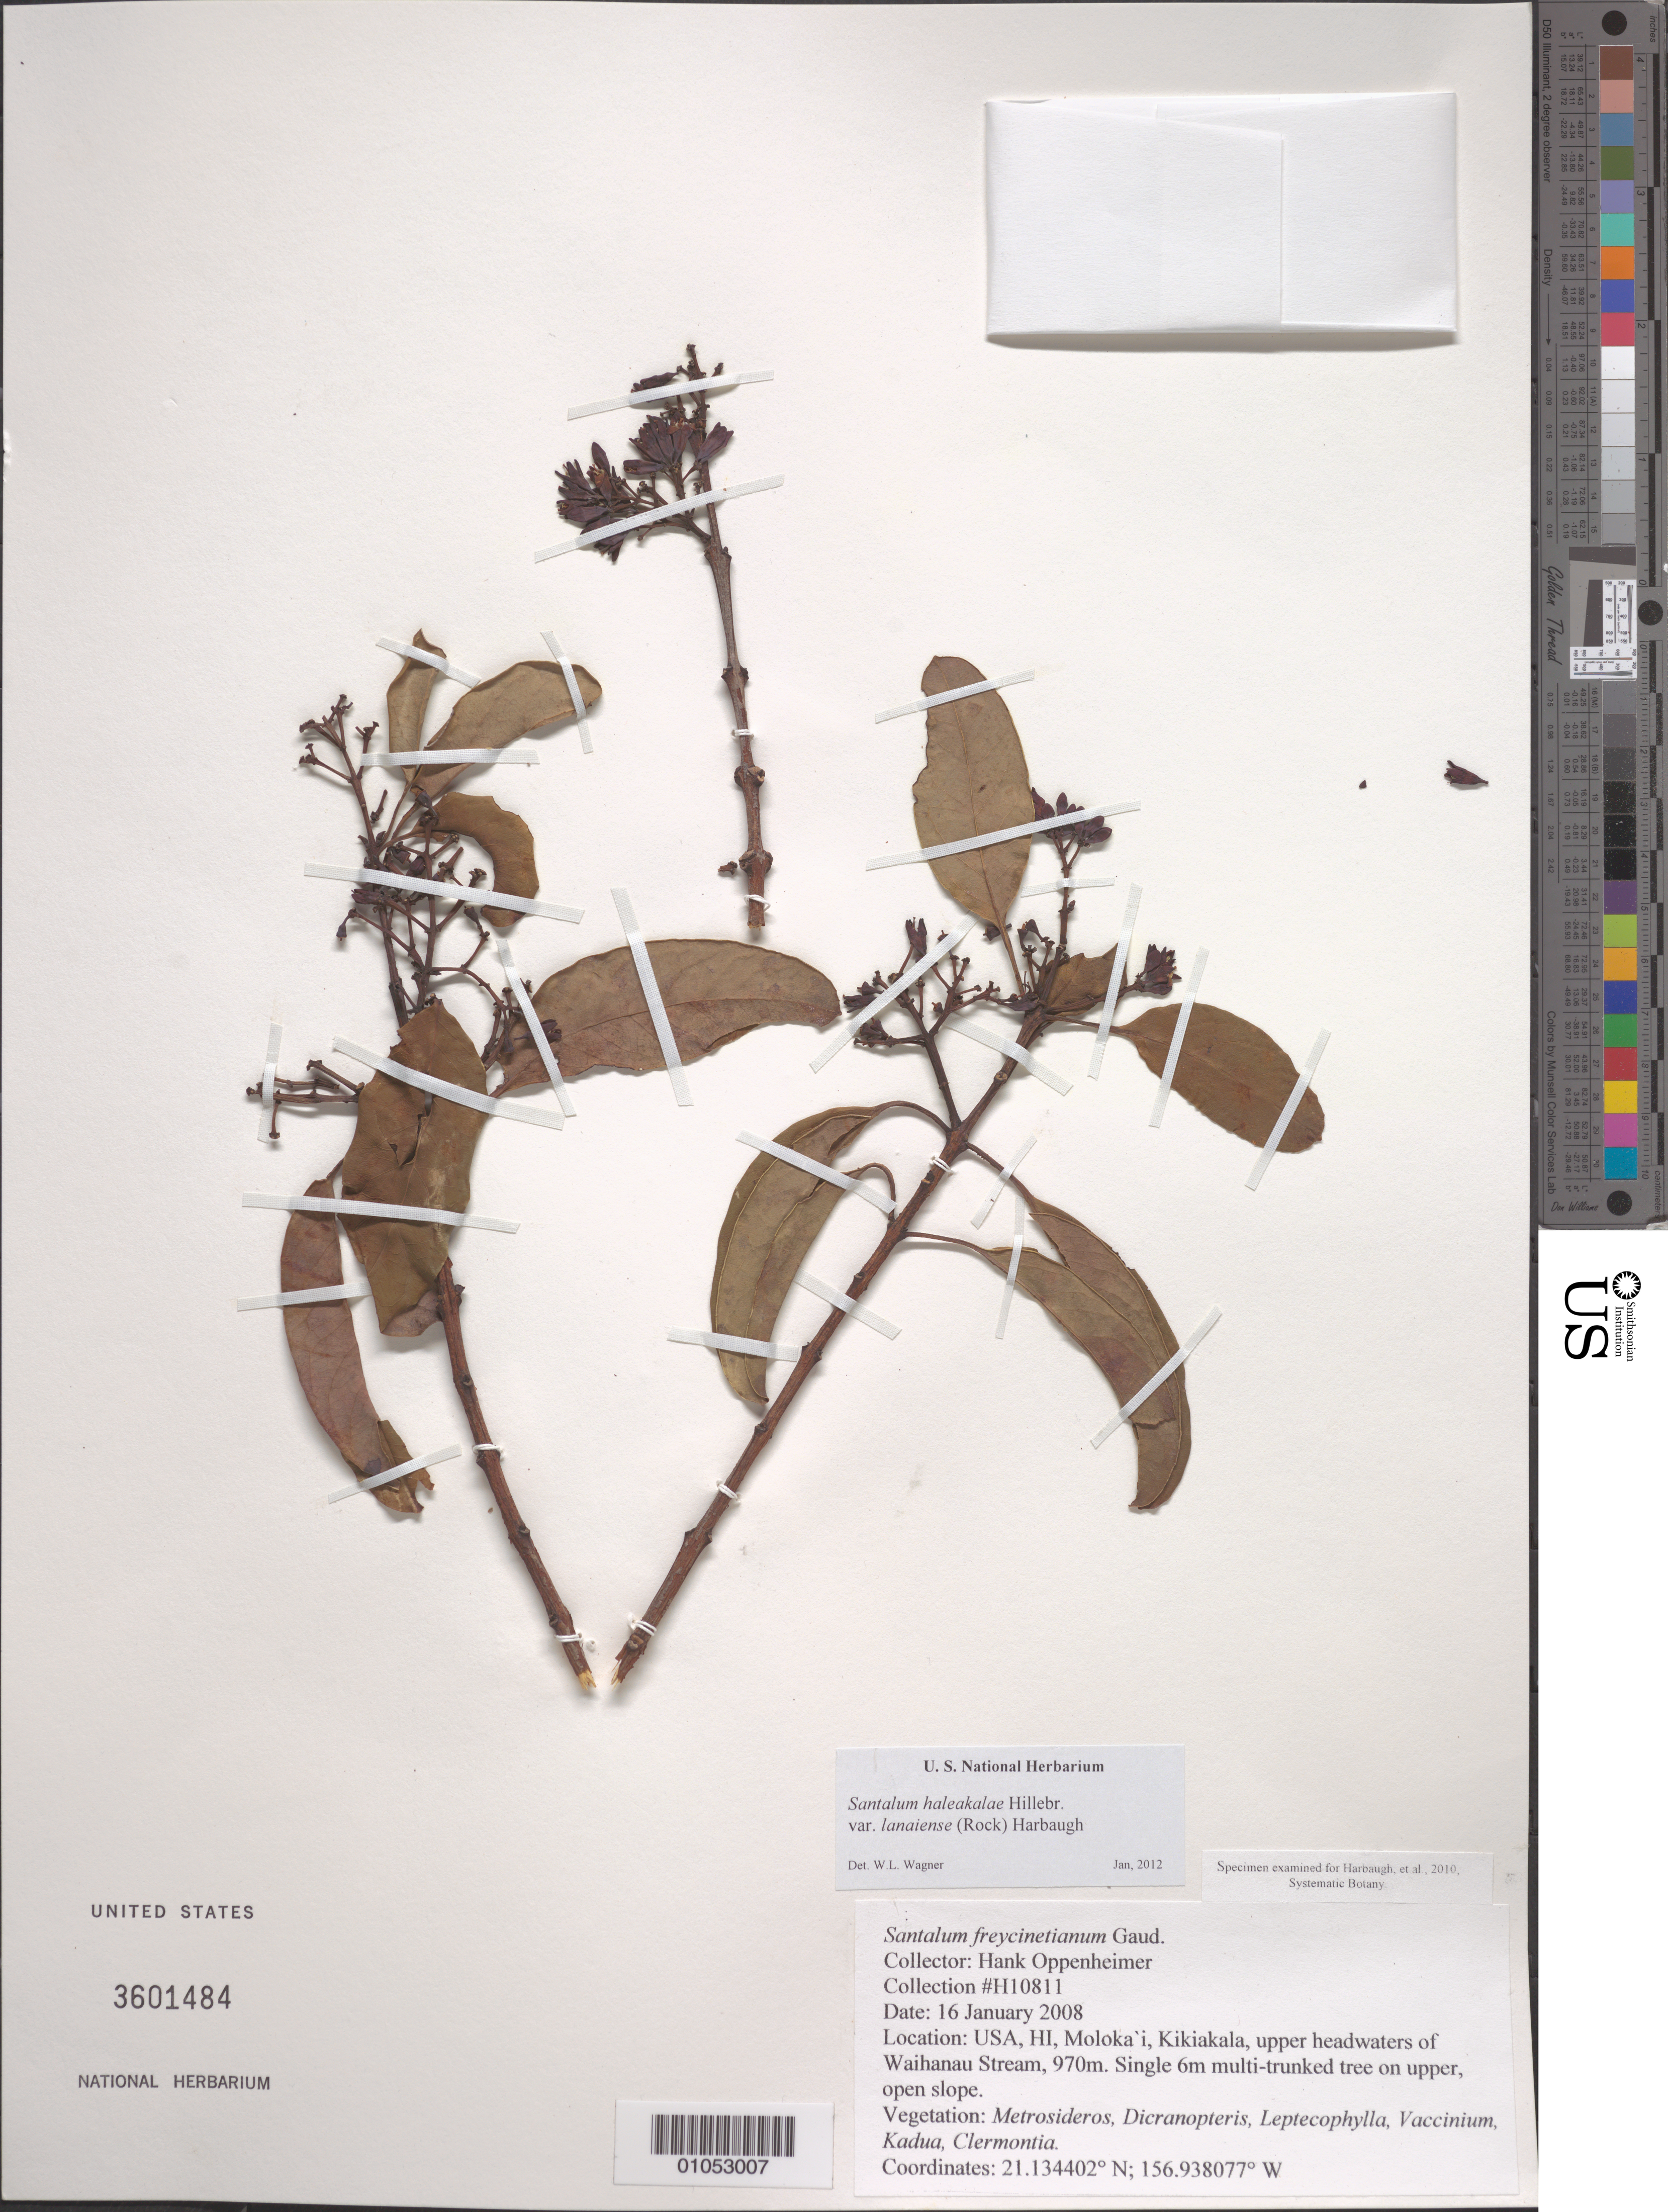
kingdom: Plantae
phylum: Tracheophyta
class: Magnoliopsida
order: Santalales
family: Santalaceae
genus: Santalum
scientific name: Santalum haleakalae var. lanaiense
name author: (Rock) Harbaugh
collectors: H. L. Oppenheimer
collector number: H10811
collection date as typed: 16 Jan 2008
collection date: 2008-01-16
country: United States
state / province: Hawaii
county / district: Maui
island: Moloka'i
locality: Kikiakala, upper headwaters of Waihanau Stream.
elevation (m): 970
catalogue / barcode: US 3601484